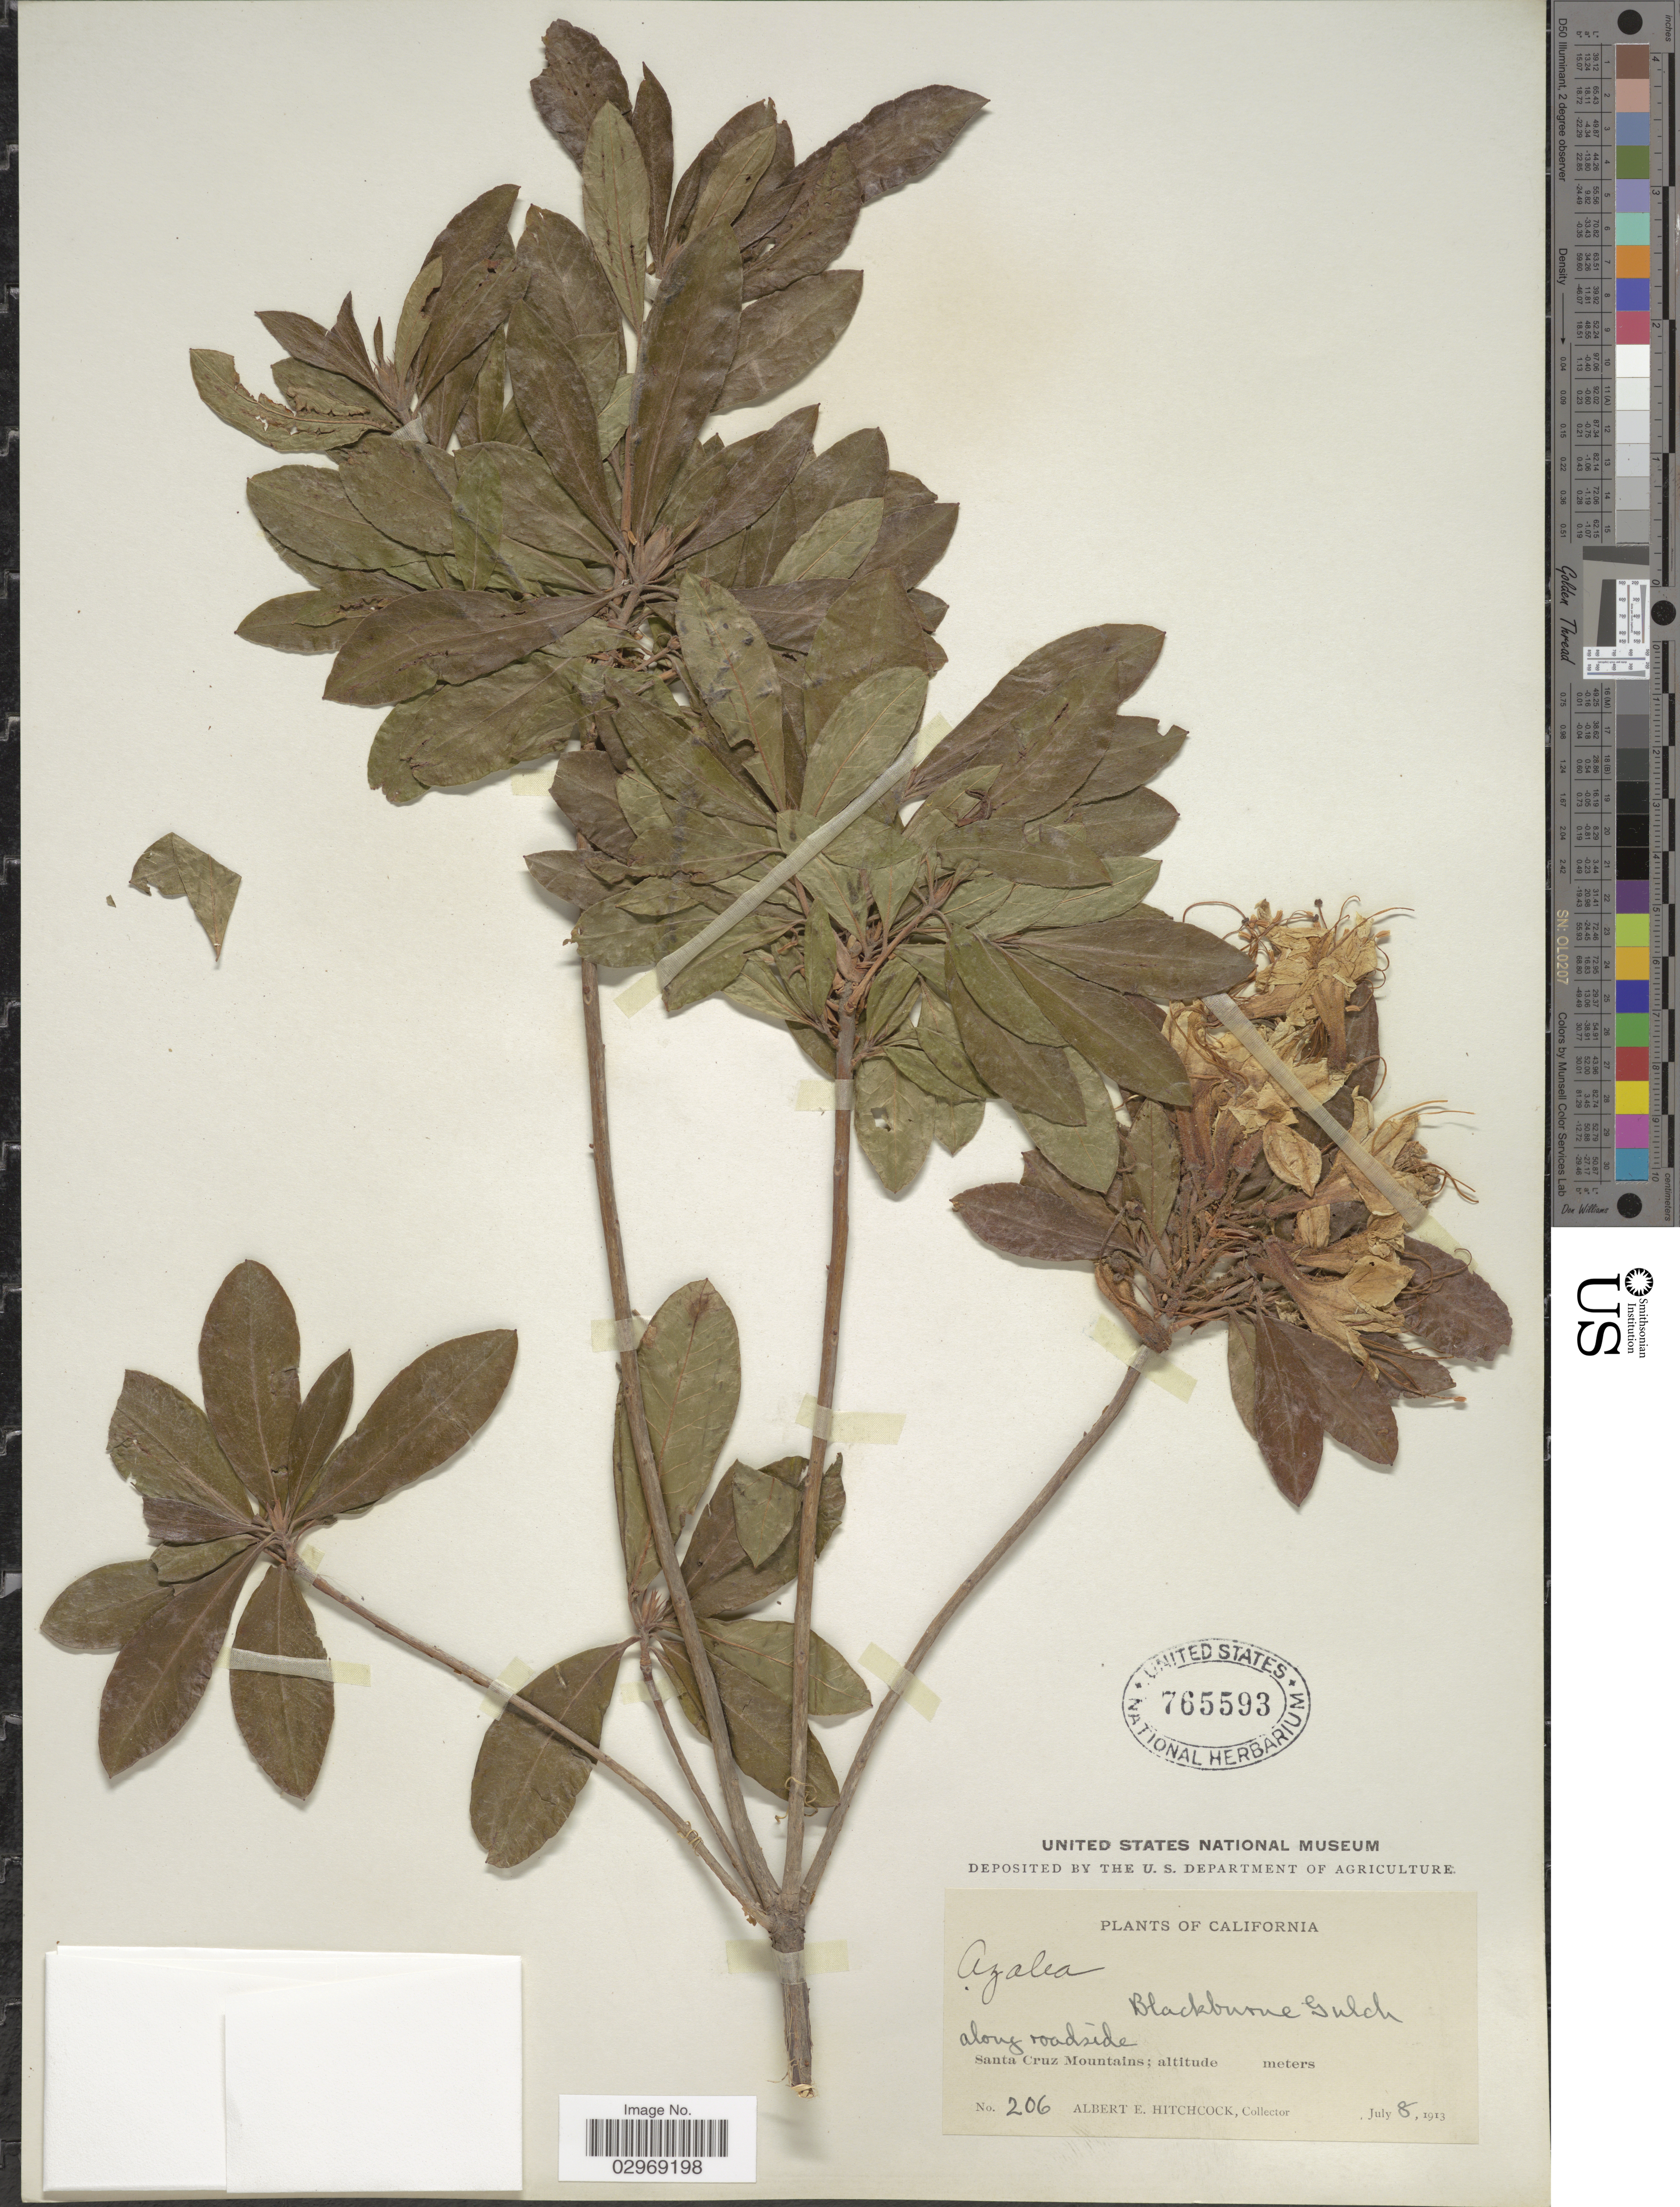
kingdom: Plantae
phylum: Tracheophyta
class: Magnoliopsida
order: Ericales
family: Ericaceae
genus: Rhododendron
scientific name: Rhododendron occidentale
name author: (Torr. & A. Gray) A. Gray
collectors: A. Hitchcock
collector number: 206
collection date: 1913-07-08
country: United States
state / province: California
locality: Along roadside. Santa Cruz Mountains.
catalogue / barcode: US 765593